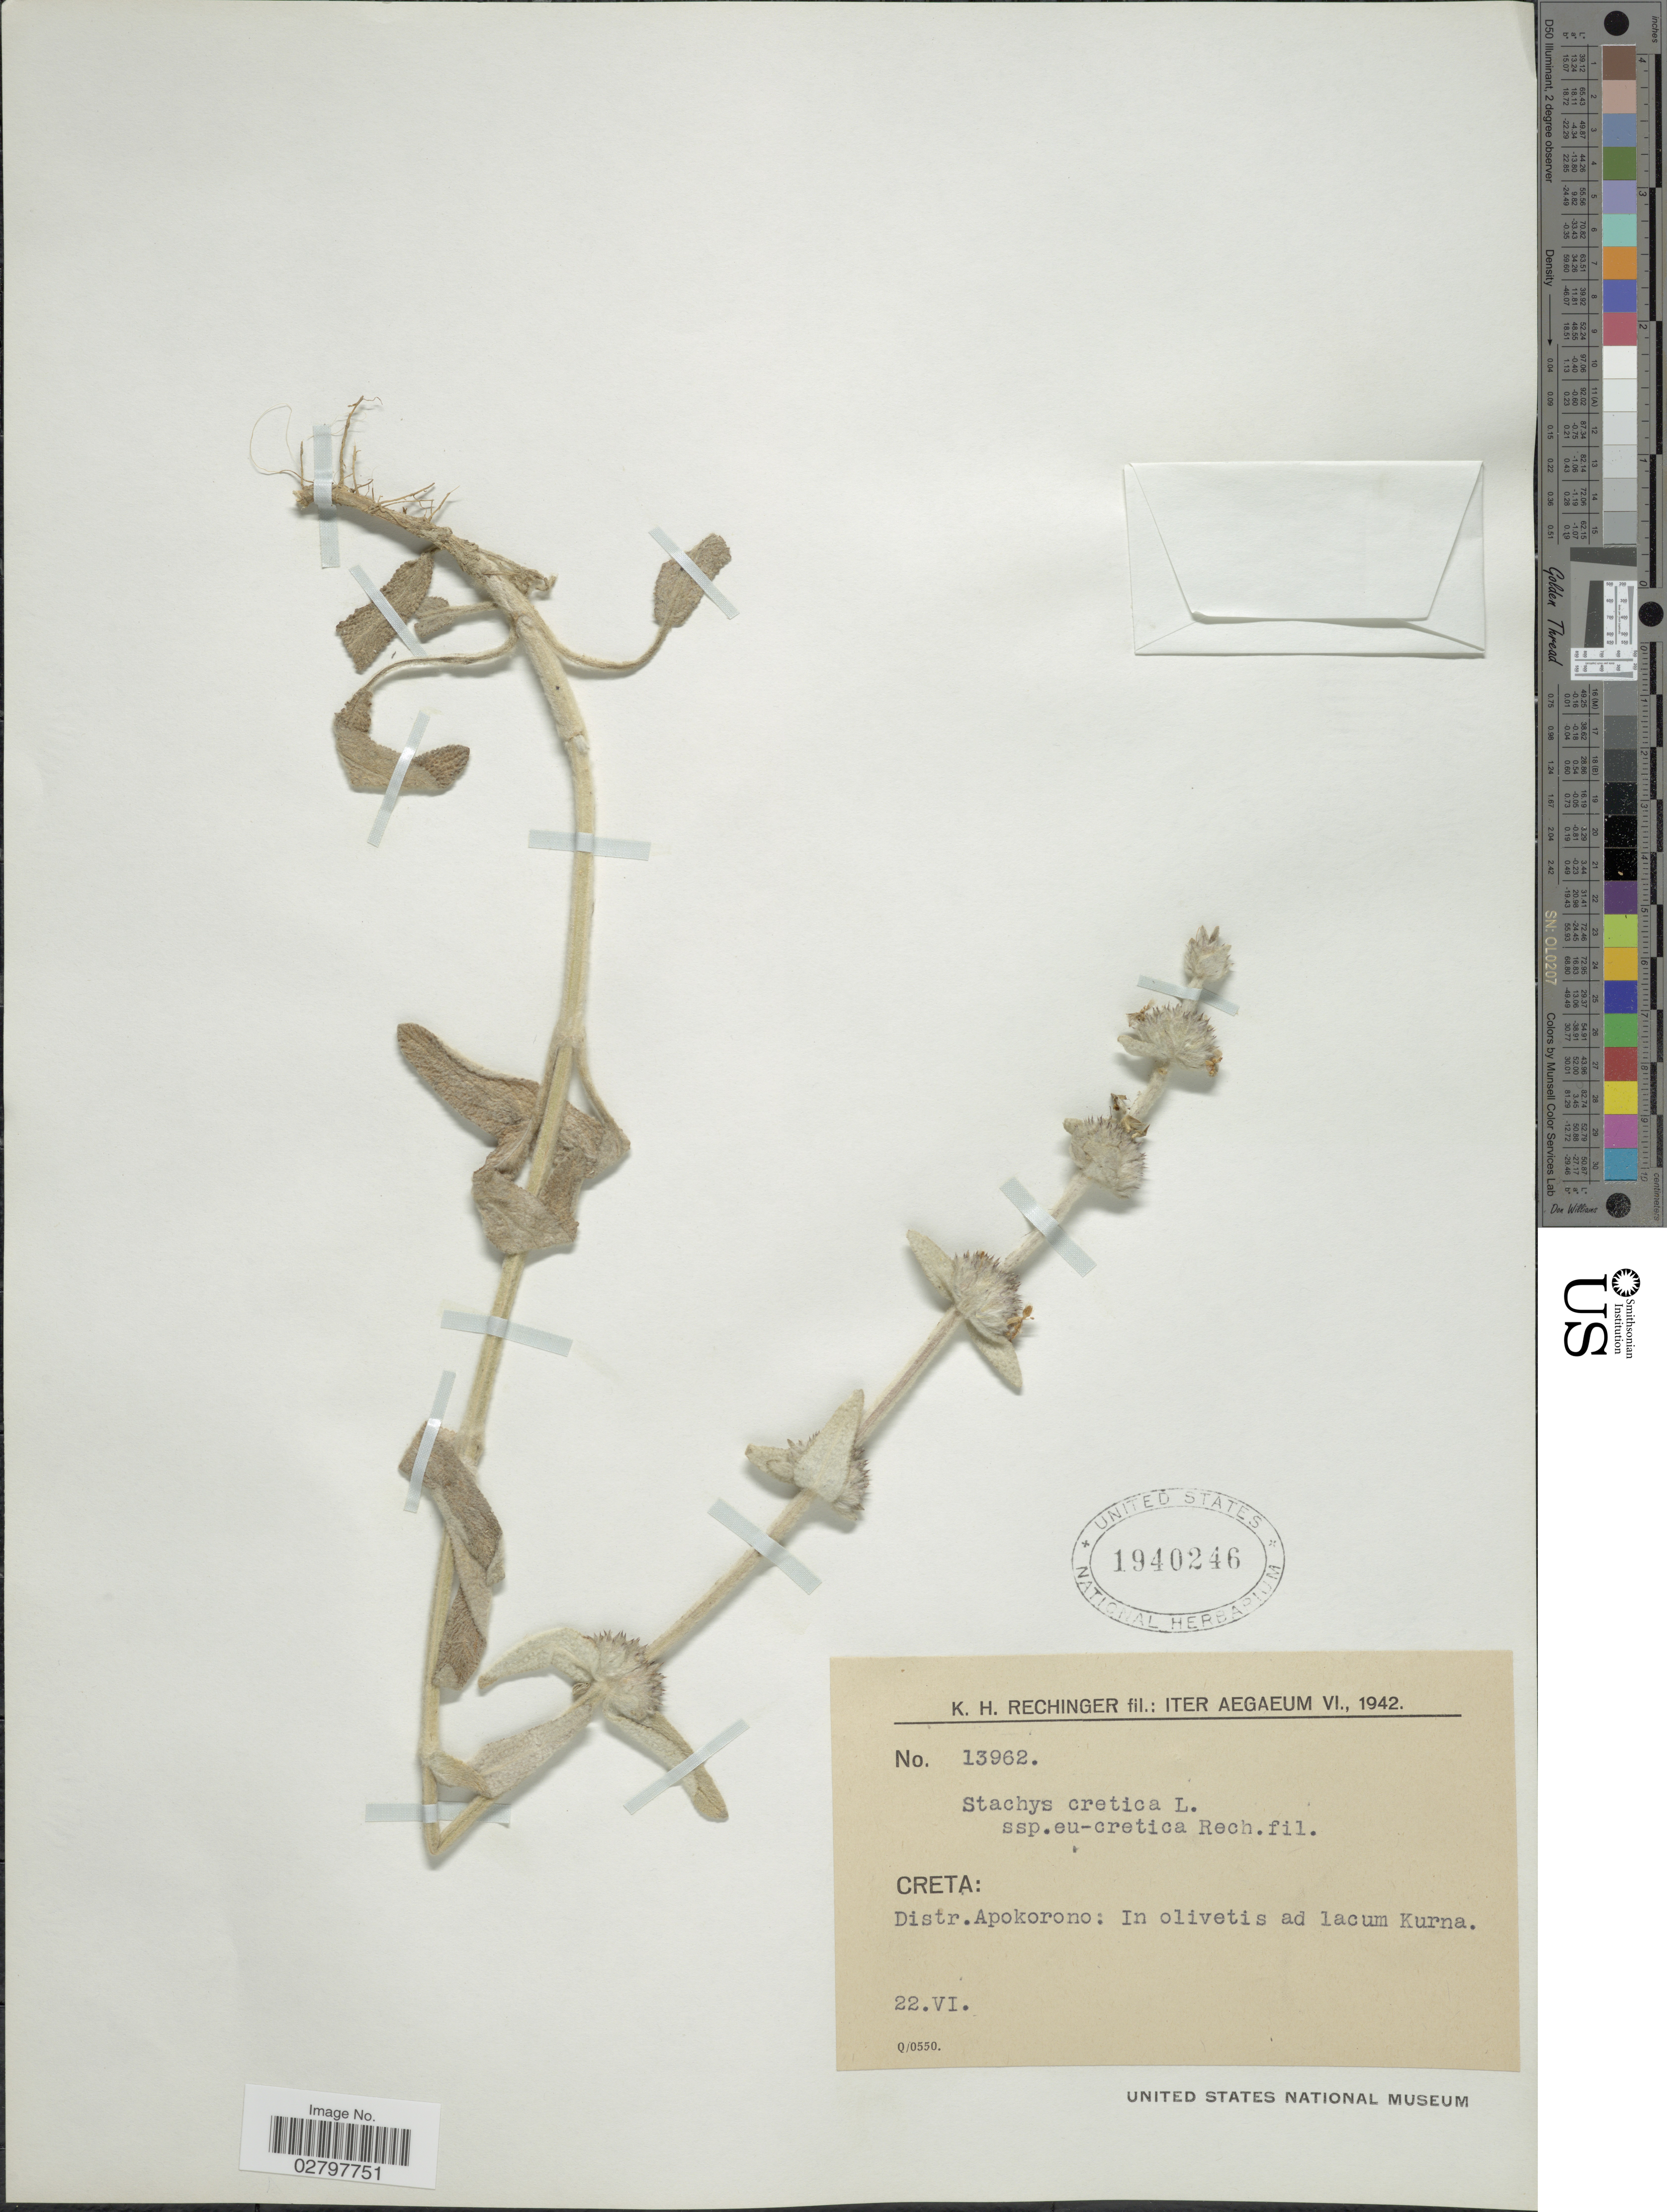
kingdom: Plantae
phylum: Tracheophyta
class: Magnoliopsida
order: Lamiales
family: Lamiaceae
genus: Stachys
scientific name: Stachys cretica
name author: L.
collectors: K. H. Rechinger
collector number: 13962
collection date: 1942-06-22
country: Greece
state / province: Crete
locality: Aegaeum. Creta: Distr. Apokorono: In olivetis ad lacum Kurna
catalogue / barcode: US 1940246